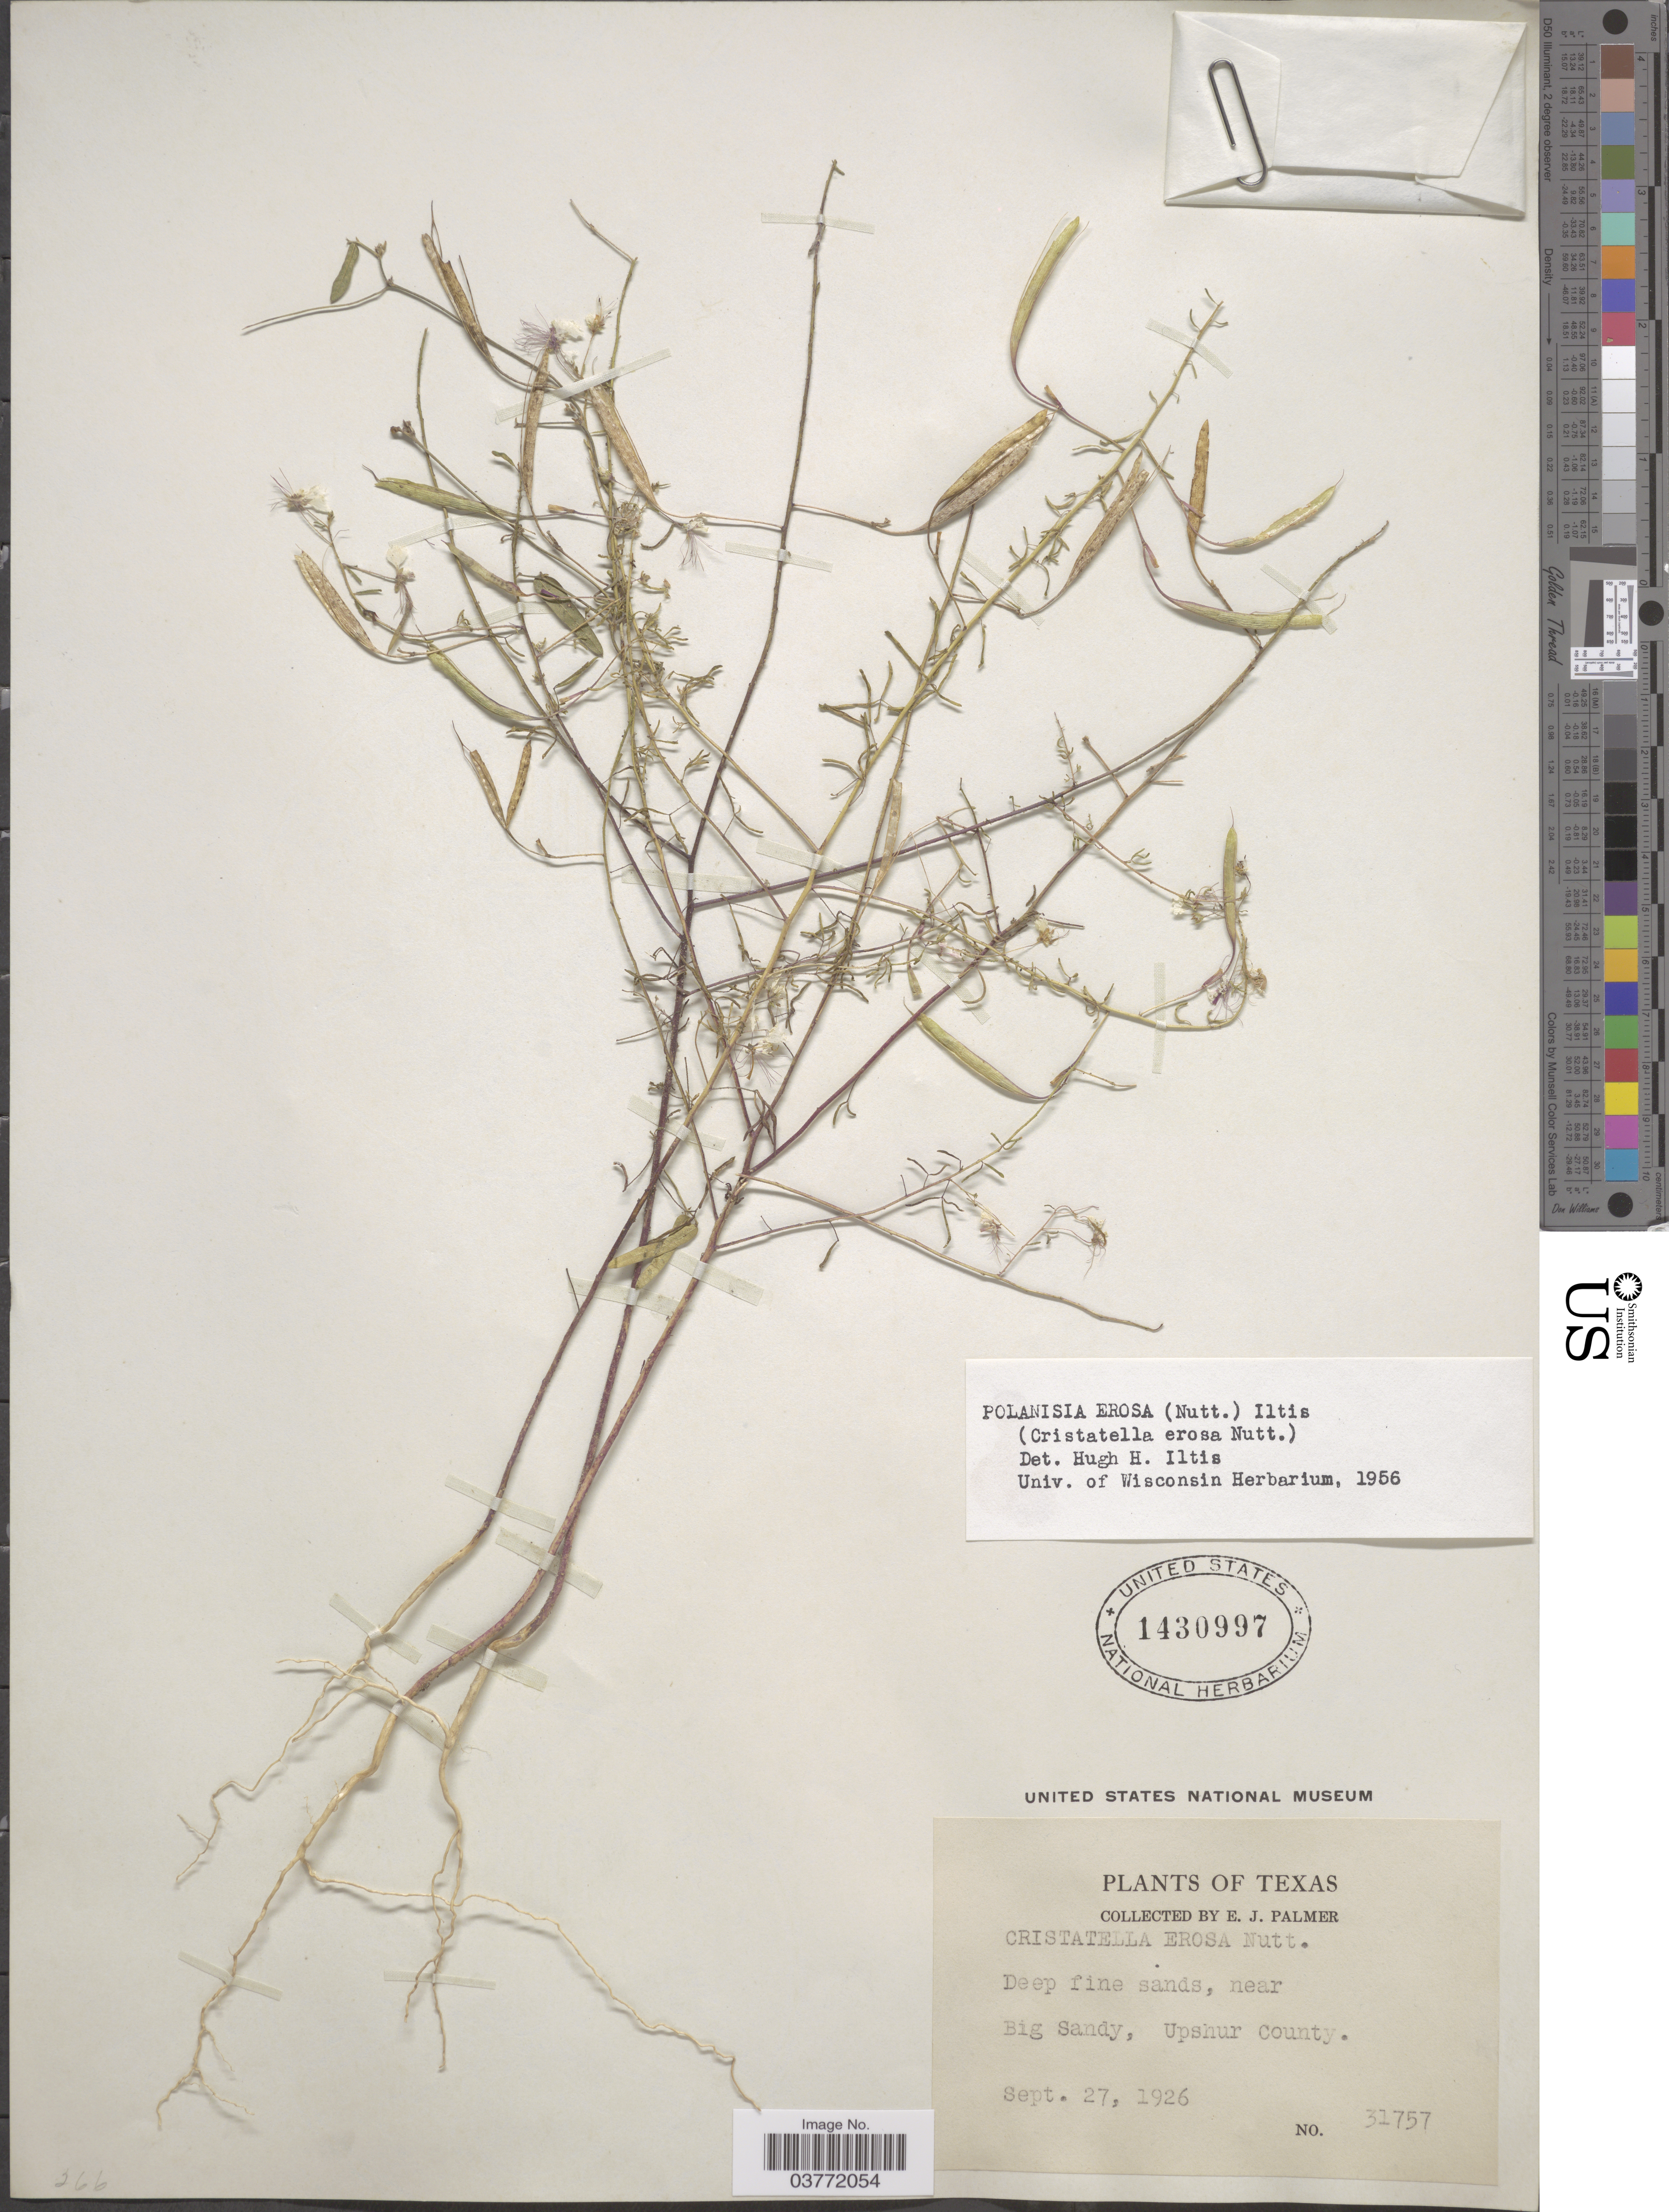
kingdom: Plantae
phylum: Tracheophyta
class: Magnoliopsida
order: Brassicales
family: Cleomaceae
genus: Polanisia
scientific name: Polanisia erosa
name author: (Nutt.) Iltis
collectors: E. J. Palmer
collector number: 31757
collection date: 1926-09-27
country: United States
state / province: Texas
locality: Near Big Sandy, Upshur County.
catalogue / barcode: US 1430997